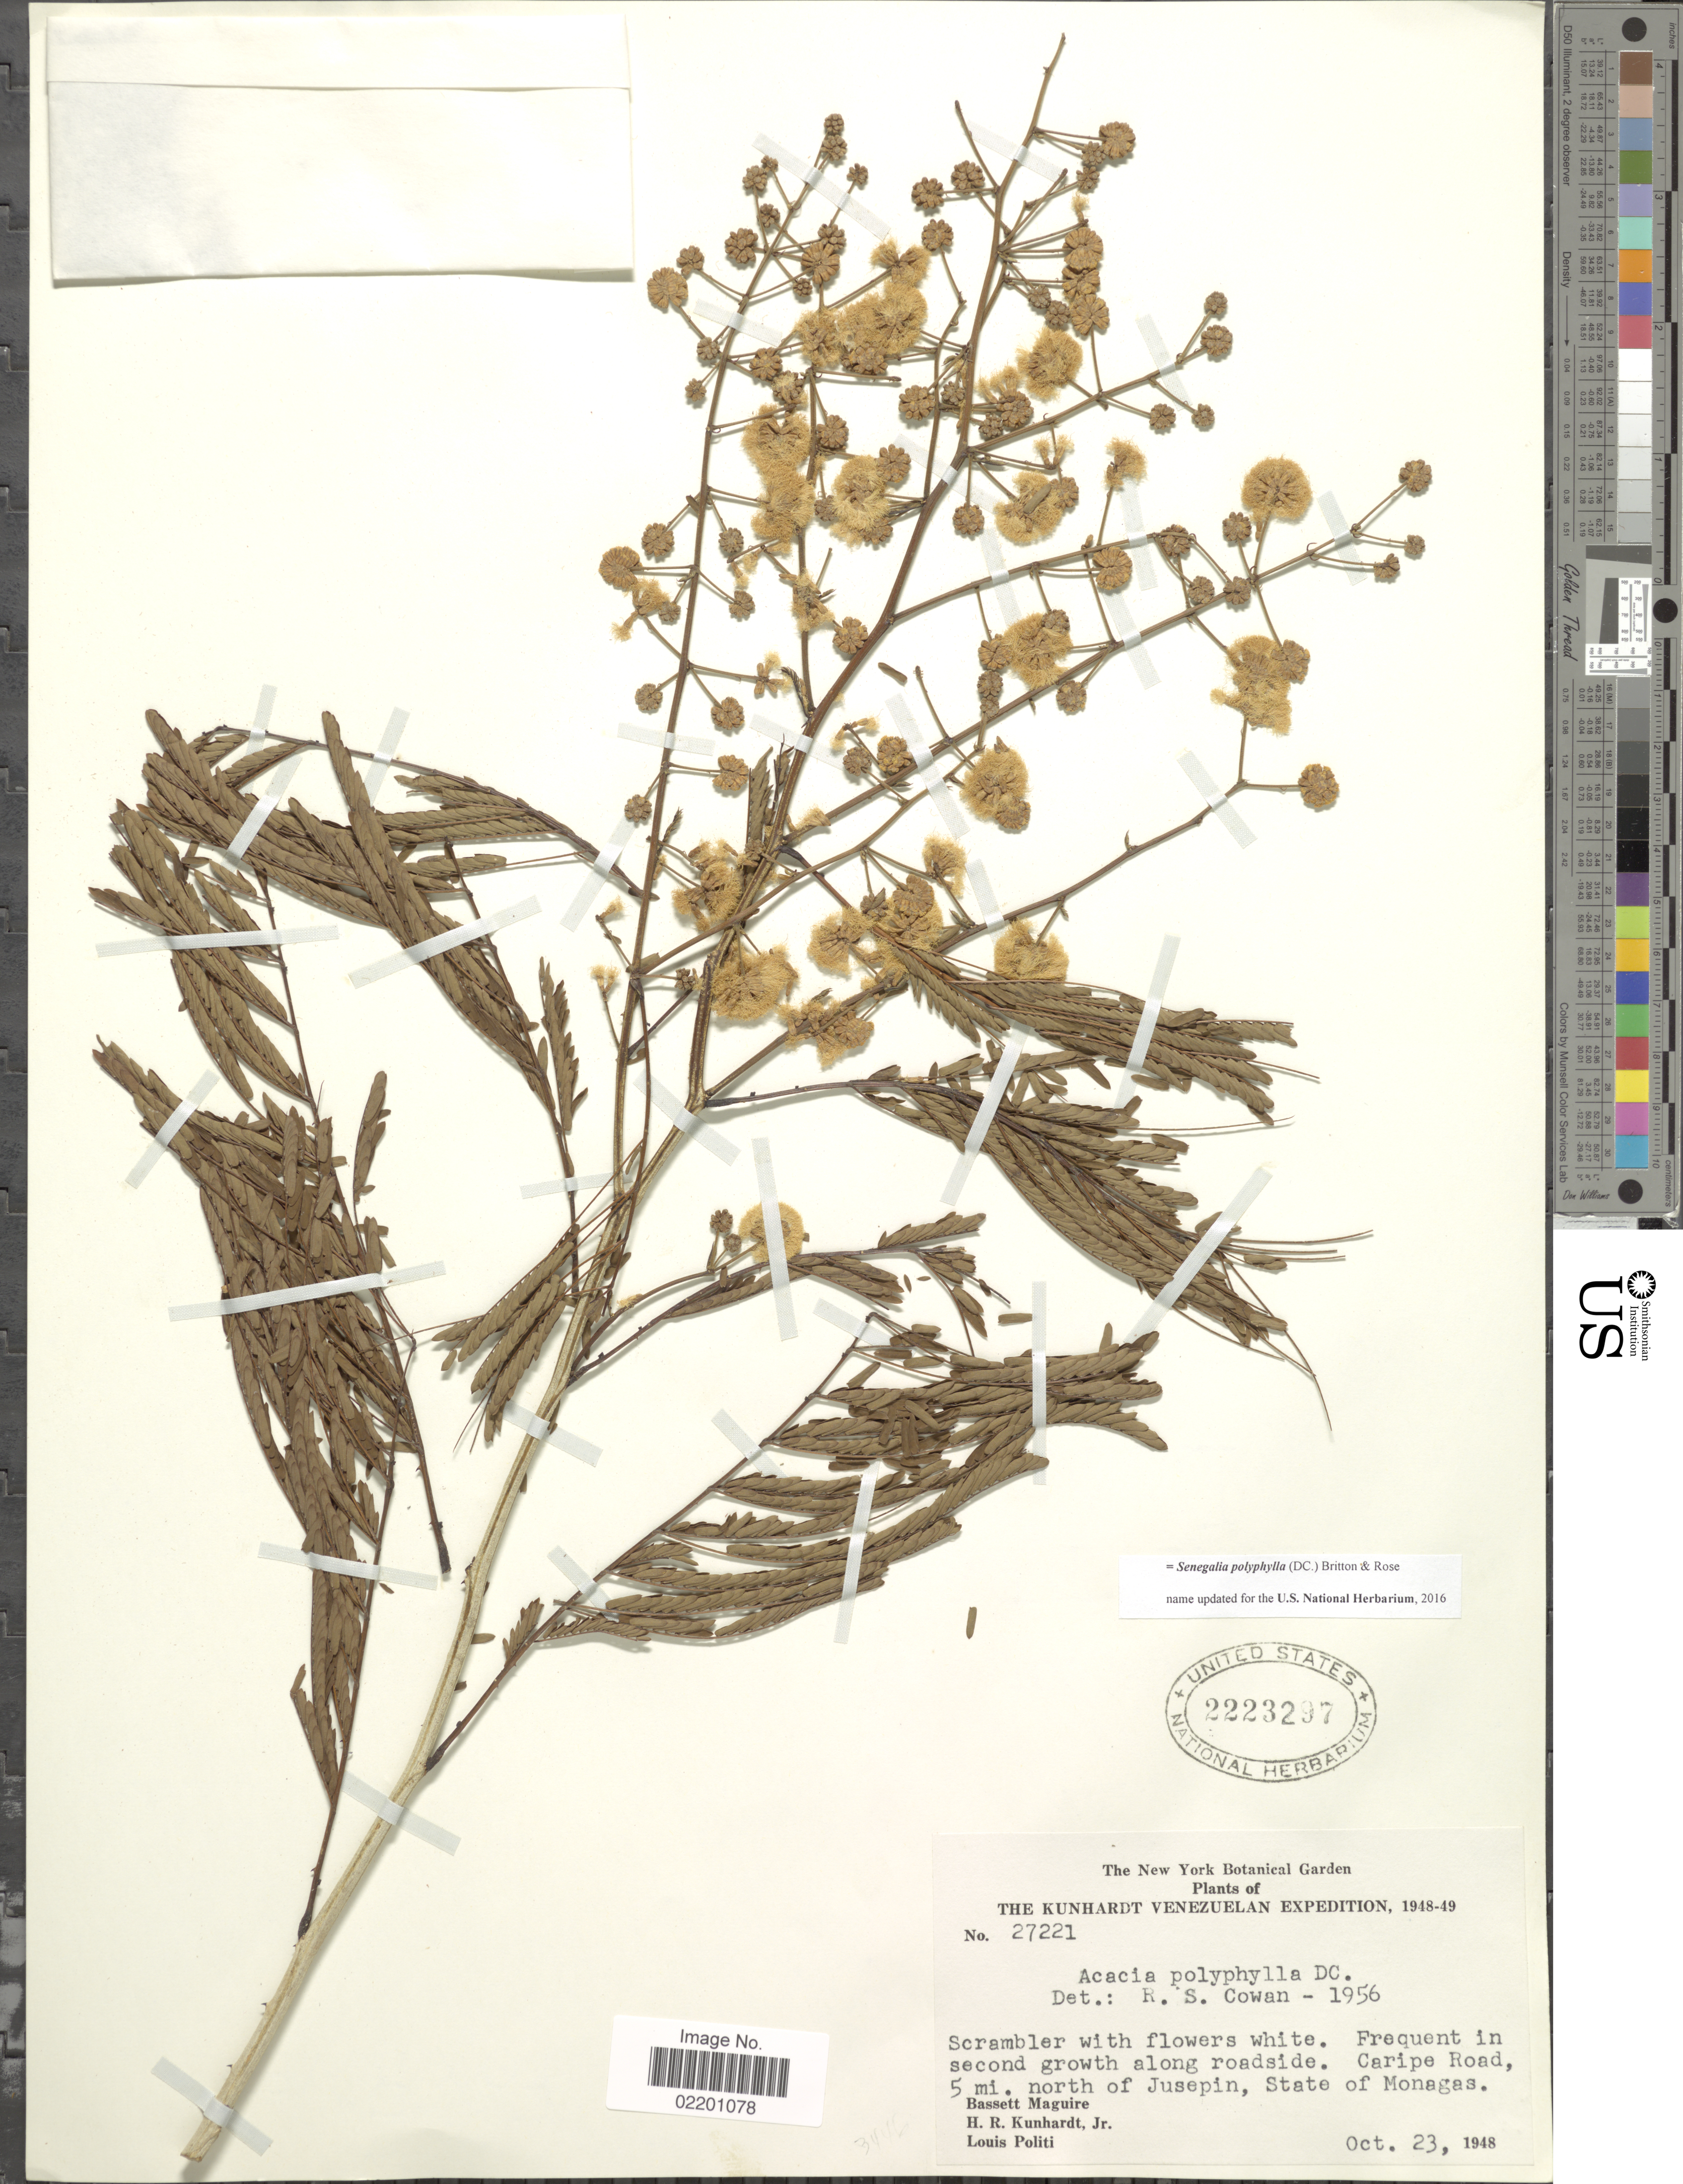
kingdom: Plantae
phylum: Tracheophyta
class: Magnoliopsida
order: Fabales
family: Fabaceae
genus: Senegalia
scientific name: Senegalia riparia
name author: (Kunth) Britton & Rose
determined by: Santos, V. Terra dos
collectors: B. Maguire, H. Kunhardt & L. Politi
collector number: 27221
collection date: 1948-10-23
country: Venezuela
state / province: Monagas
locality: Caripe Road, 5 mi. north of Jusepin, State of Monagas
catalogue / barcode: US 2223297